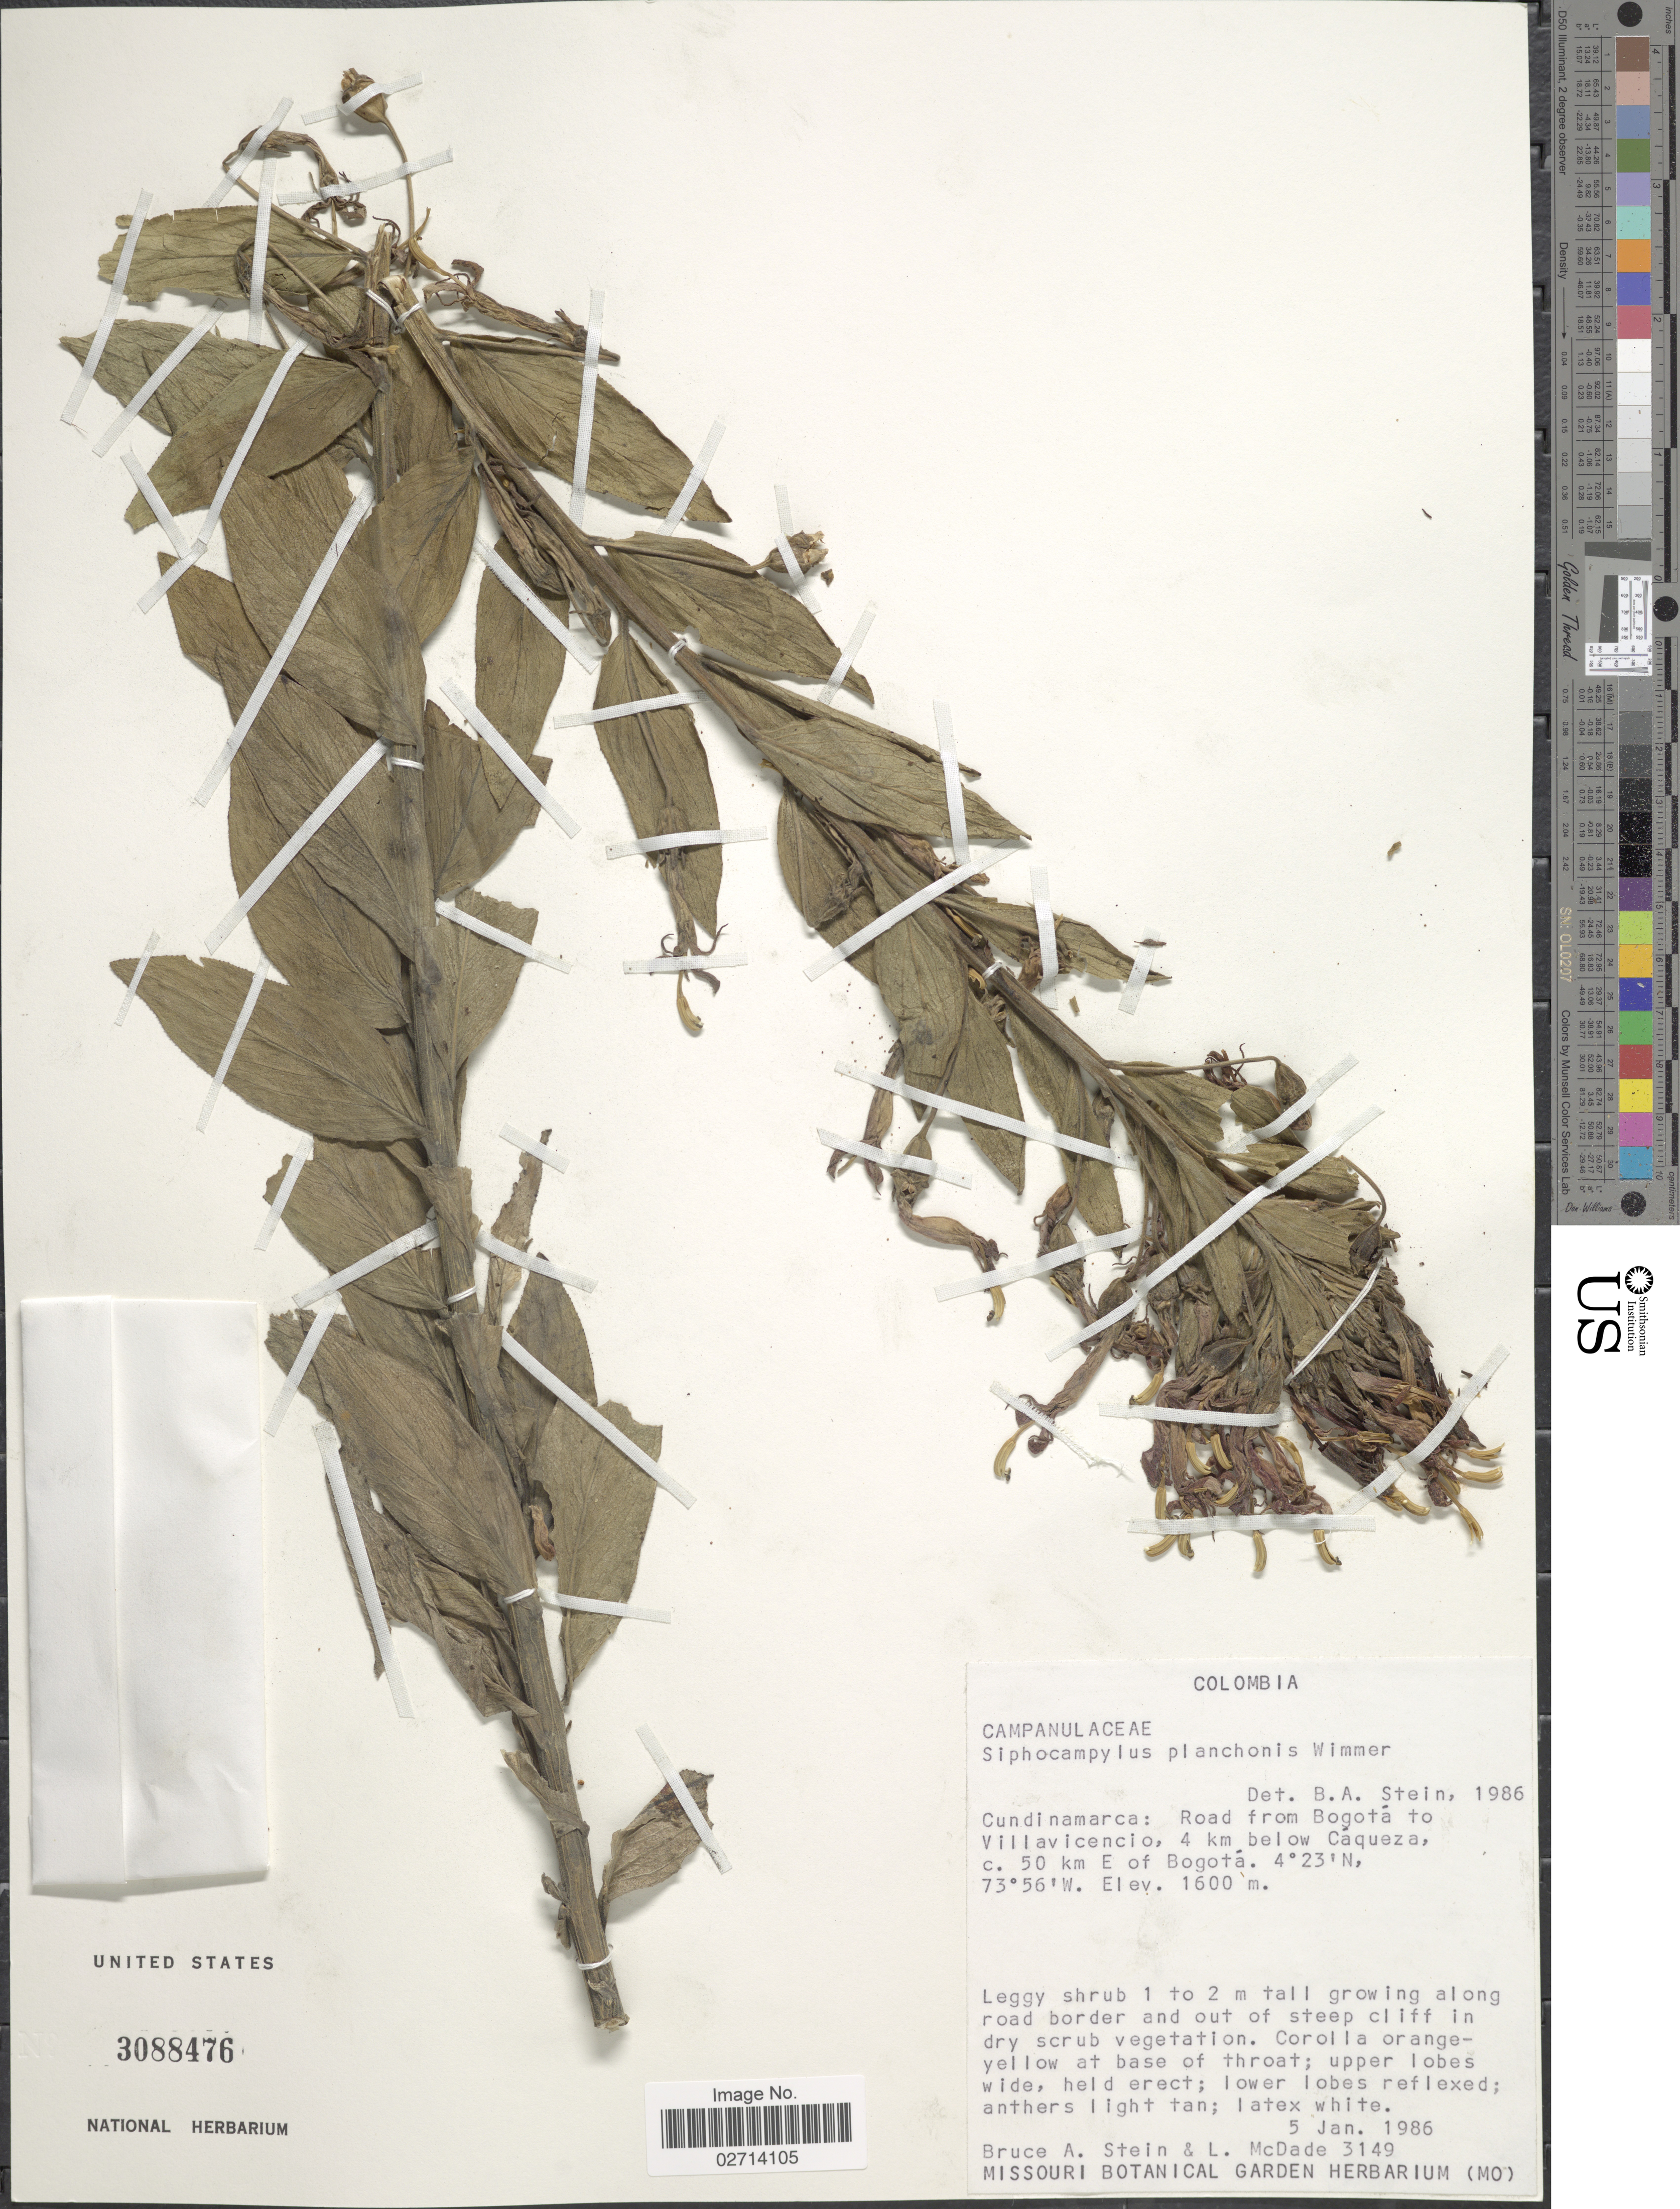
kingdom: Plantae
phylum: Tracheophyta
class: Magnoliopsida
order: Asterales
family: Campanulaceae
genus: Siphocampylus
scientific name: Siphocampylus planchonis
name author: E. Wimm.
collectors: B. A. Stein & L. McDade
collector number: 3149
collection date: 1986-01-05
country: Colombia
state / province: Cundinamarca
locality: Road from Bogota to Villavicencio, 4 km below Caqueza, c. 50 km E of Bogota, along road border and out of steep cliff.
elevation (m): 1600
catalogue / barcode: US 3088476